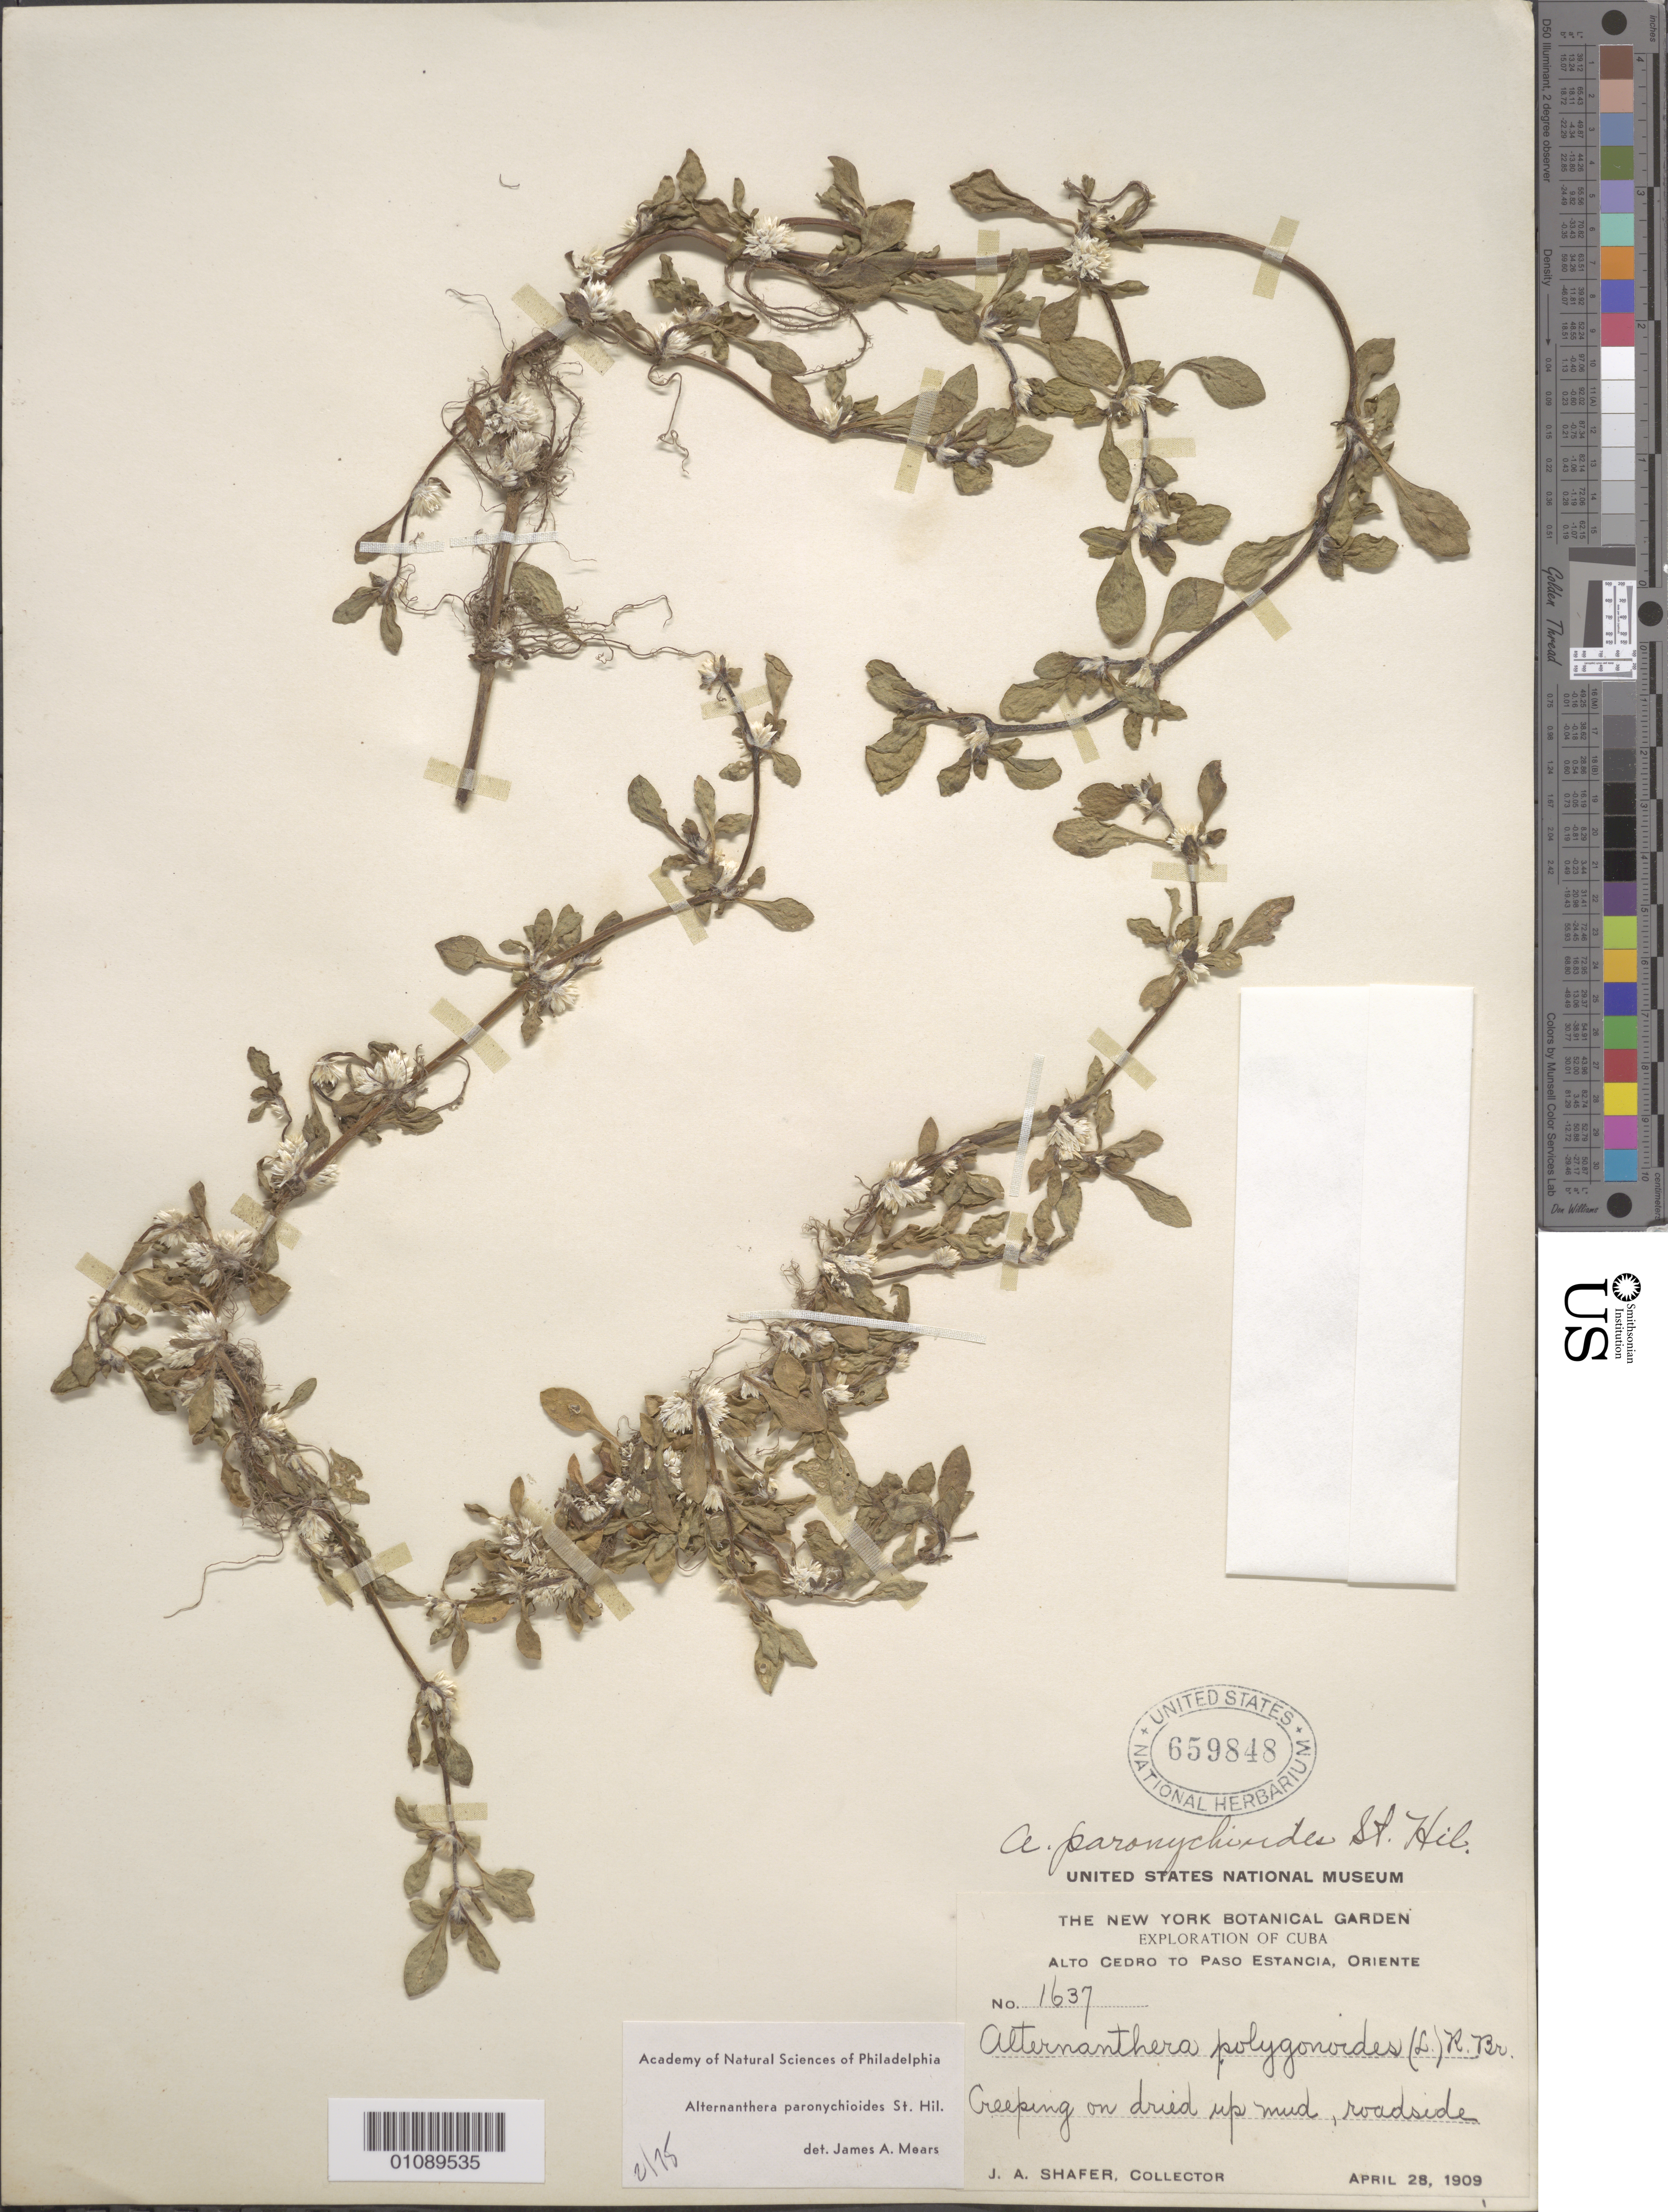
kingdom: Plantae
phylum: Tracheophyta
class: Magnoliopsida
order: Caryophyllales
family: Amaranthaceae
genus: Alternanthera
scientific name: Alternanthera paronychioides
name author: A. St.-Hil.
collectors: J. A. Shafer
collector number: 1637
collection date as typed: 28 Apr 1909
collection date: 1909-04-28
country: Cuba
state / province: Santiago de Cuba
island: Cuba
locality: Oriente: Alto Cedro to Paso Estancia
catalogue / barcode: US 659848